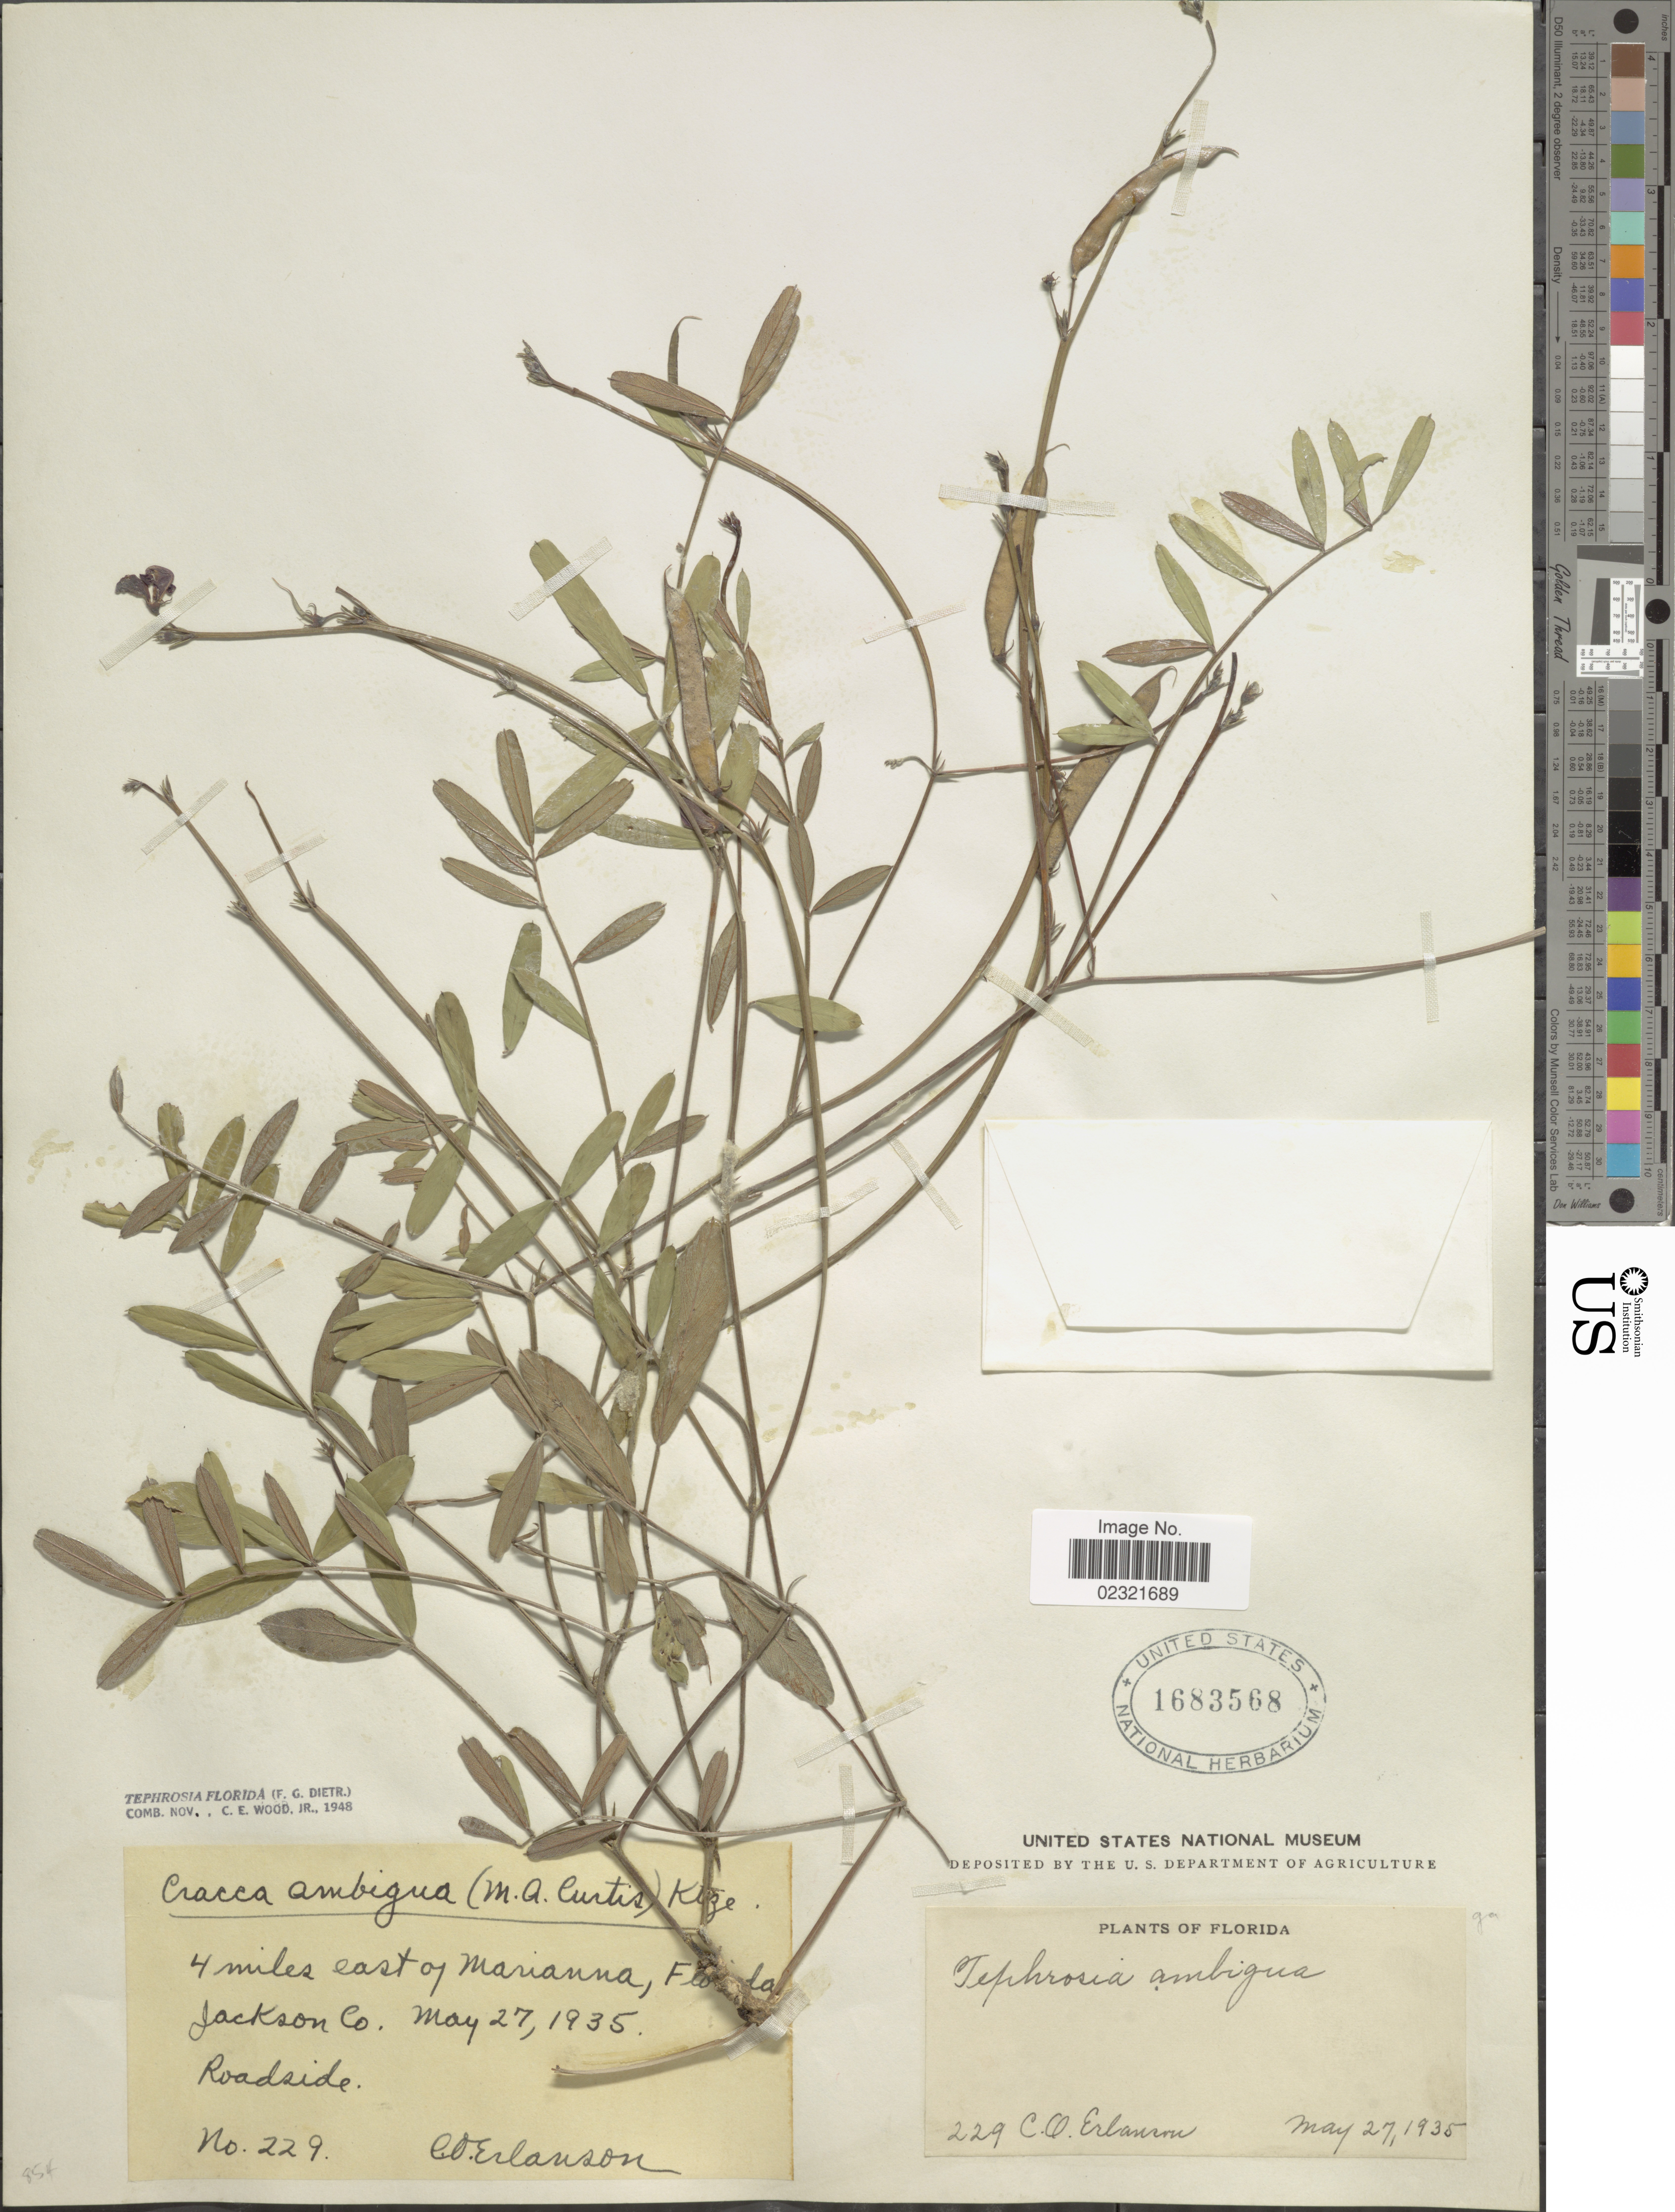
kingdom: Plantae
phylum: Tracheophyta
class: Magnoliopsida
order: Fabales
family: Fabaceae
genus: Tephrosia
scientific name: Tephrosia florida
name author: (Dietr.) C.E. Wood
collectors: C. O. Erlanson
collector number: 229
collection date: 1935-05-27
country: United States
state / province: Florida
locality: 4 miles east of Marianna., Jackson Co, Roadside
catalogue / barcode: US 1683568